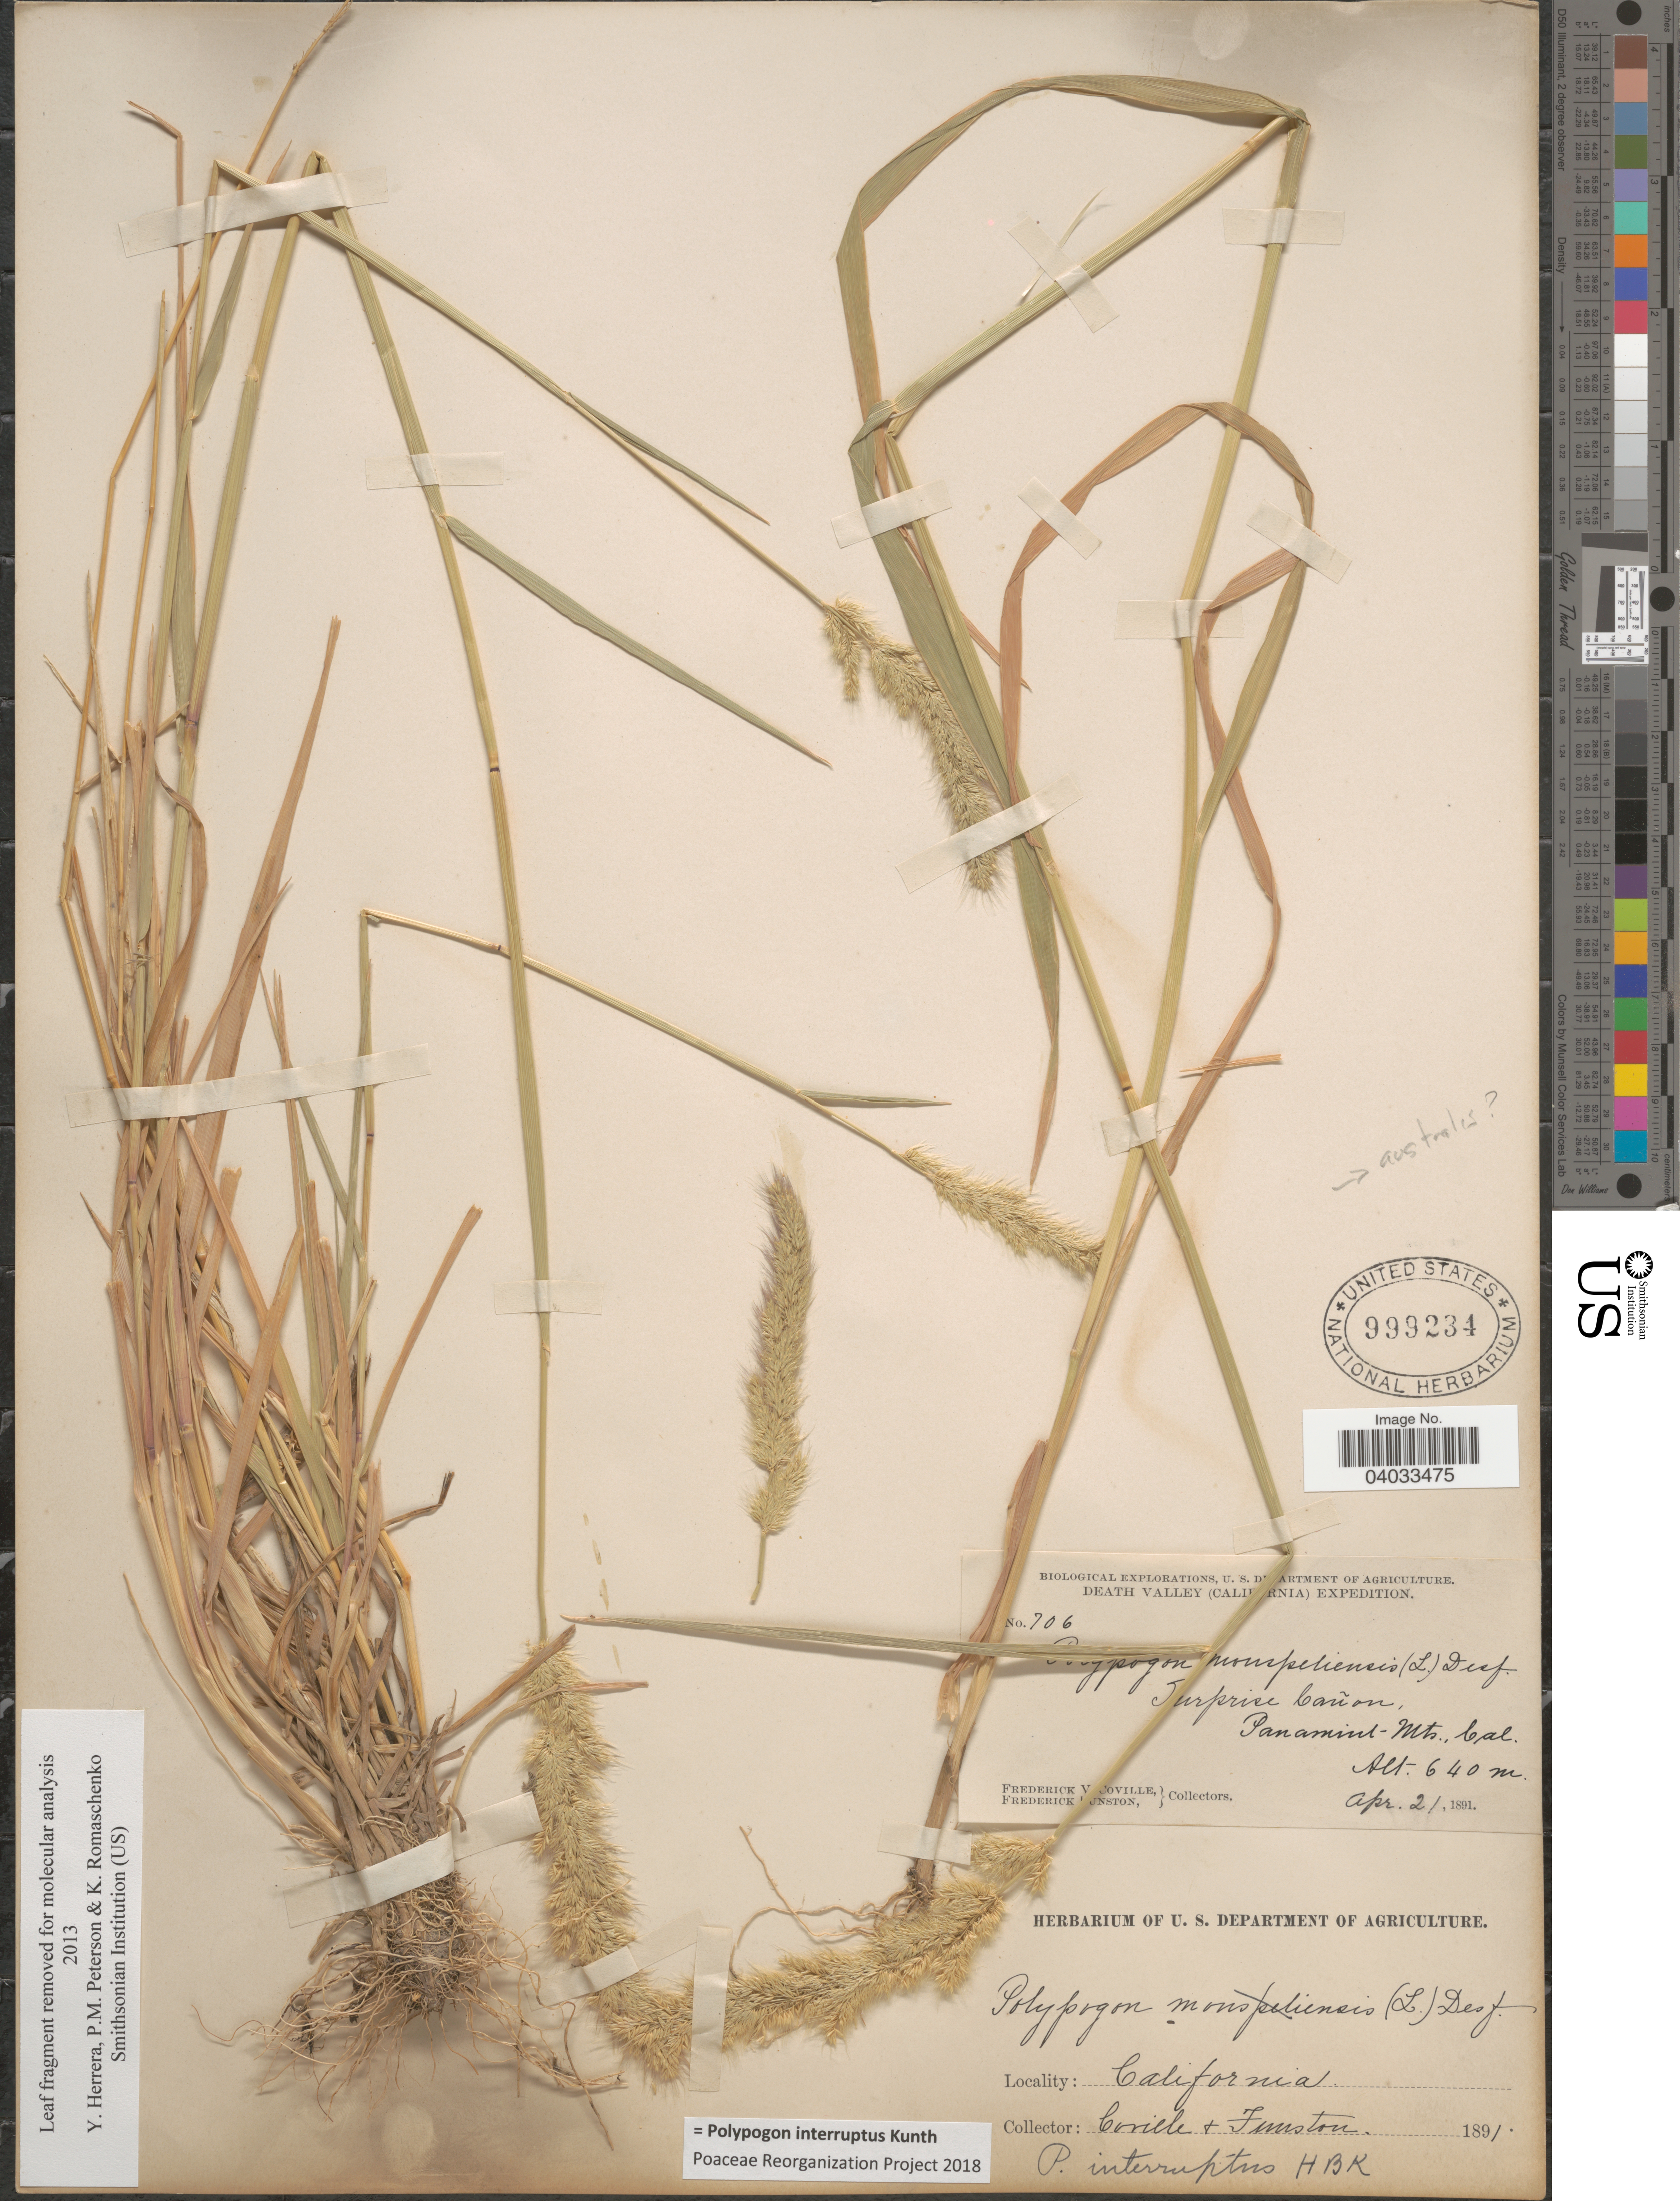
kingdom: Plantae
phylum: Tracheophyta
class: Liliopsida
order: Poales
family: Poaceae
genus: Polypogon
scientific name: Polypogon interruptus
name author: Kunth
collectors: F. V. Coville & F. Funston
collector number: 706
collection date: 1891-04-21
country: United States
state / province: California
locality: Death Valley. Surprise Cañon, Panamint Mts.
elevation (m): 640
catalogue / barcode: US 999234